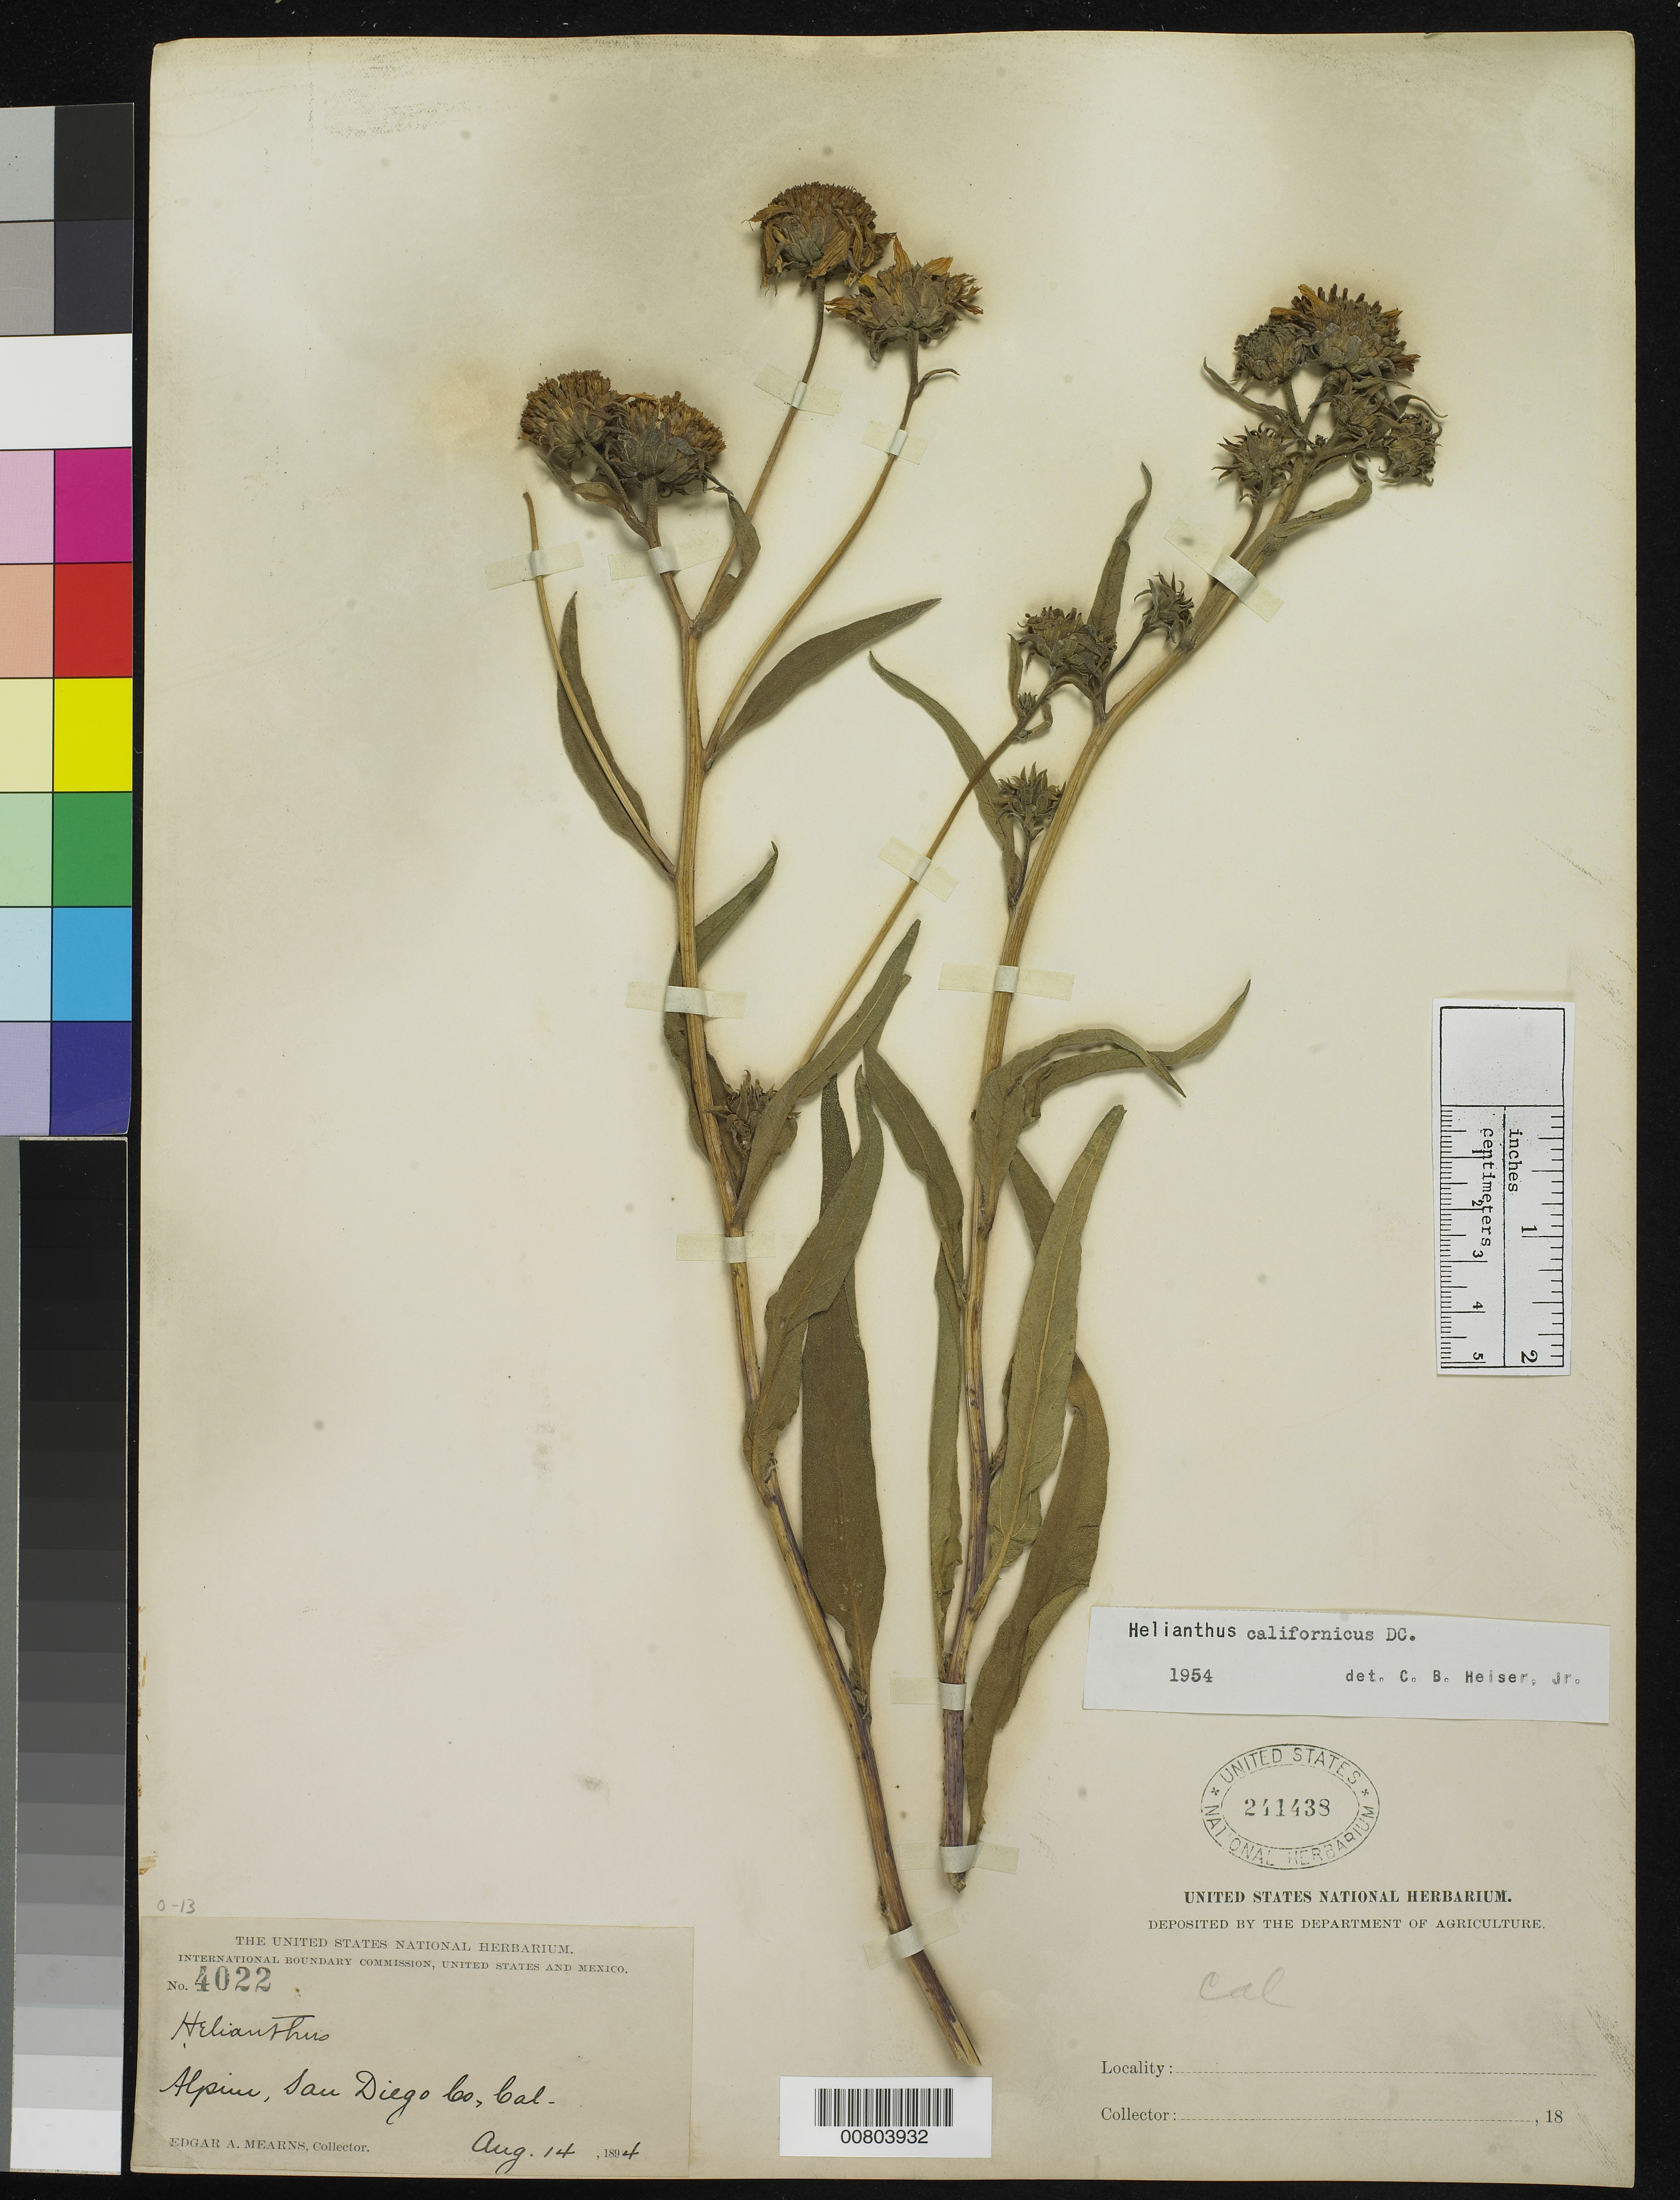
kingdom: Plantae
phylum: Tracheophyta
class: Magnoliopsida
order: Asterales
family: Asteraceae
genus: Helianthus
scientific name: Helianthus californicus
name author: DC.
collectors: E. A. Mearns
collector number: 4022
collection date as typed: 14 Aug 1894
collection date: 1894-08-14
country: United States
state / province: California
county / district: San Diego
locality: Alpine, San Diego County, California.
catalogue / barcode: US 241438